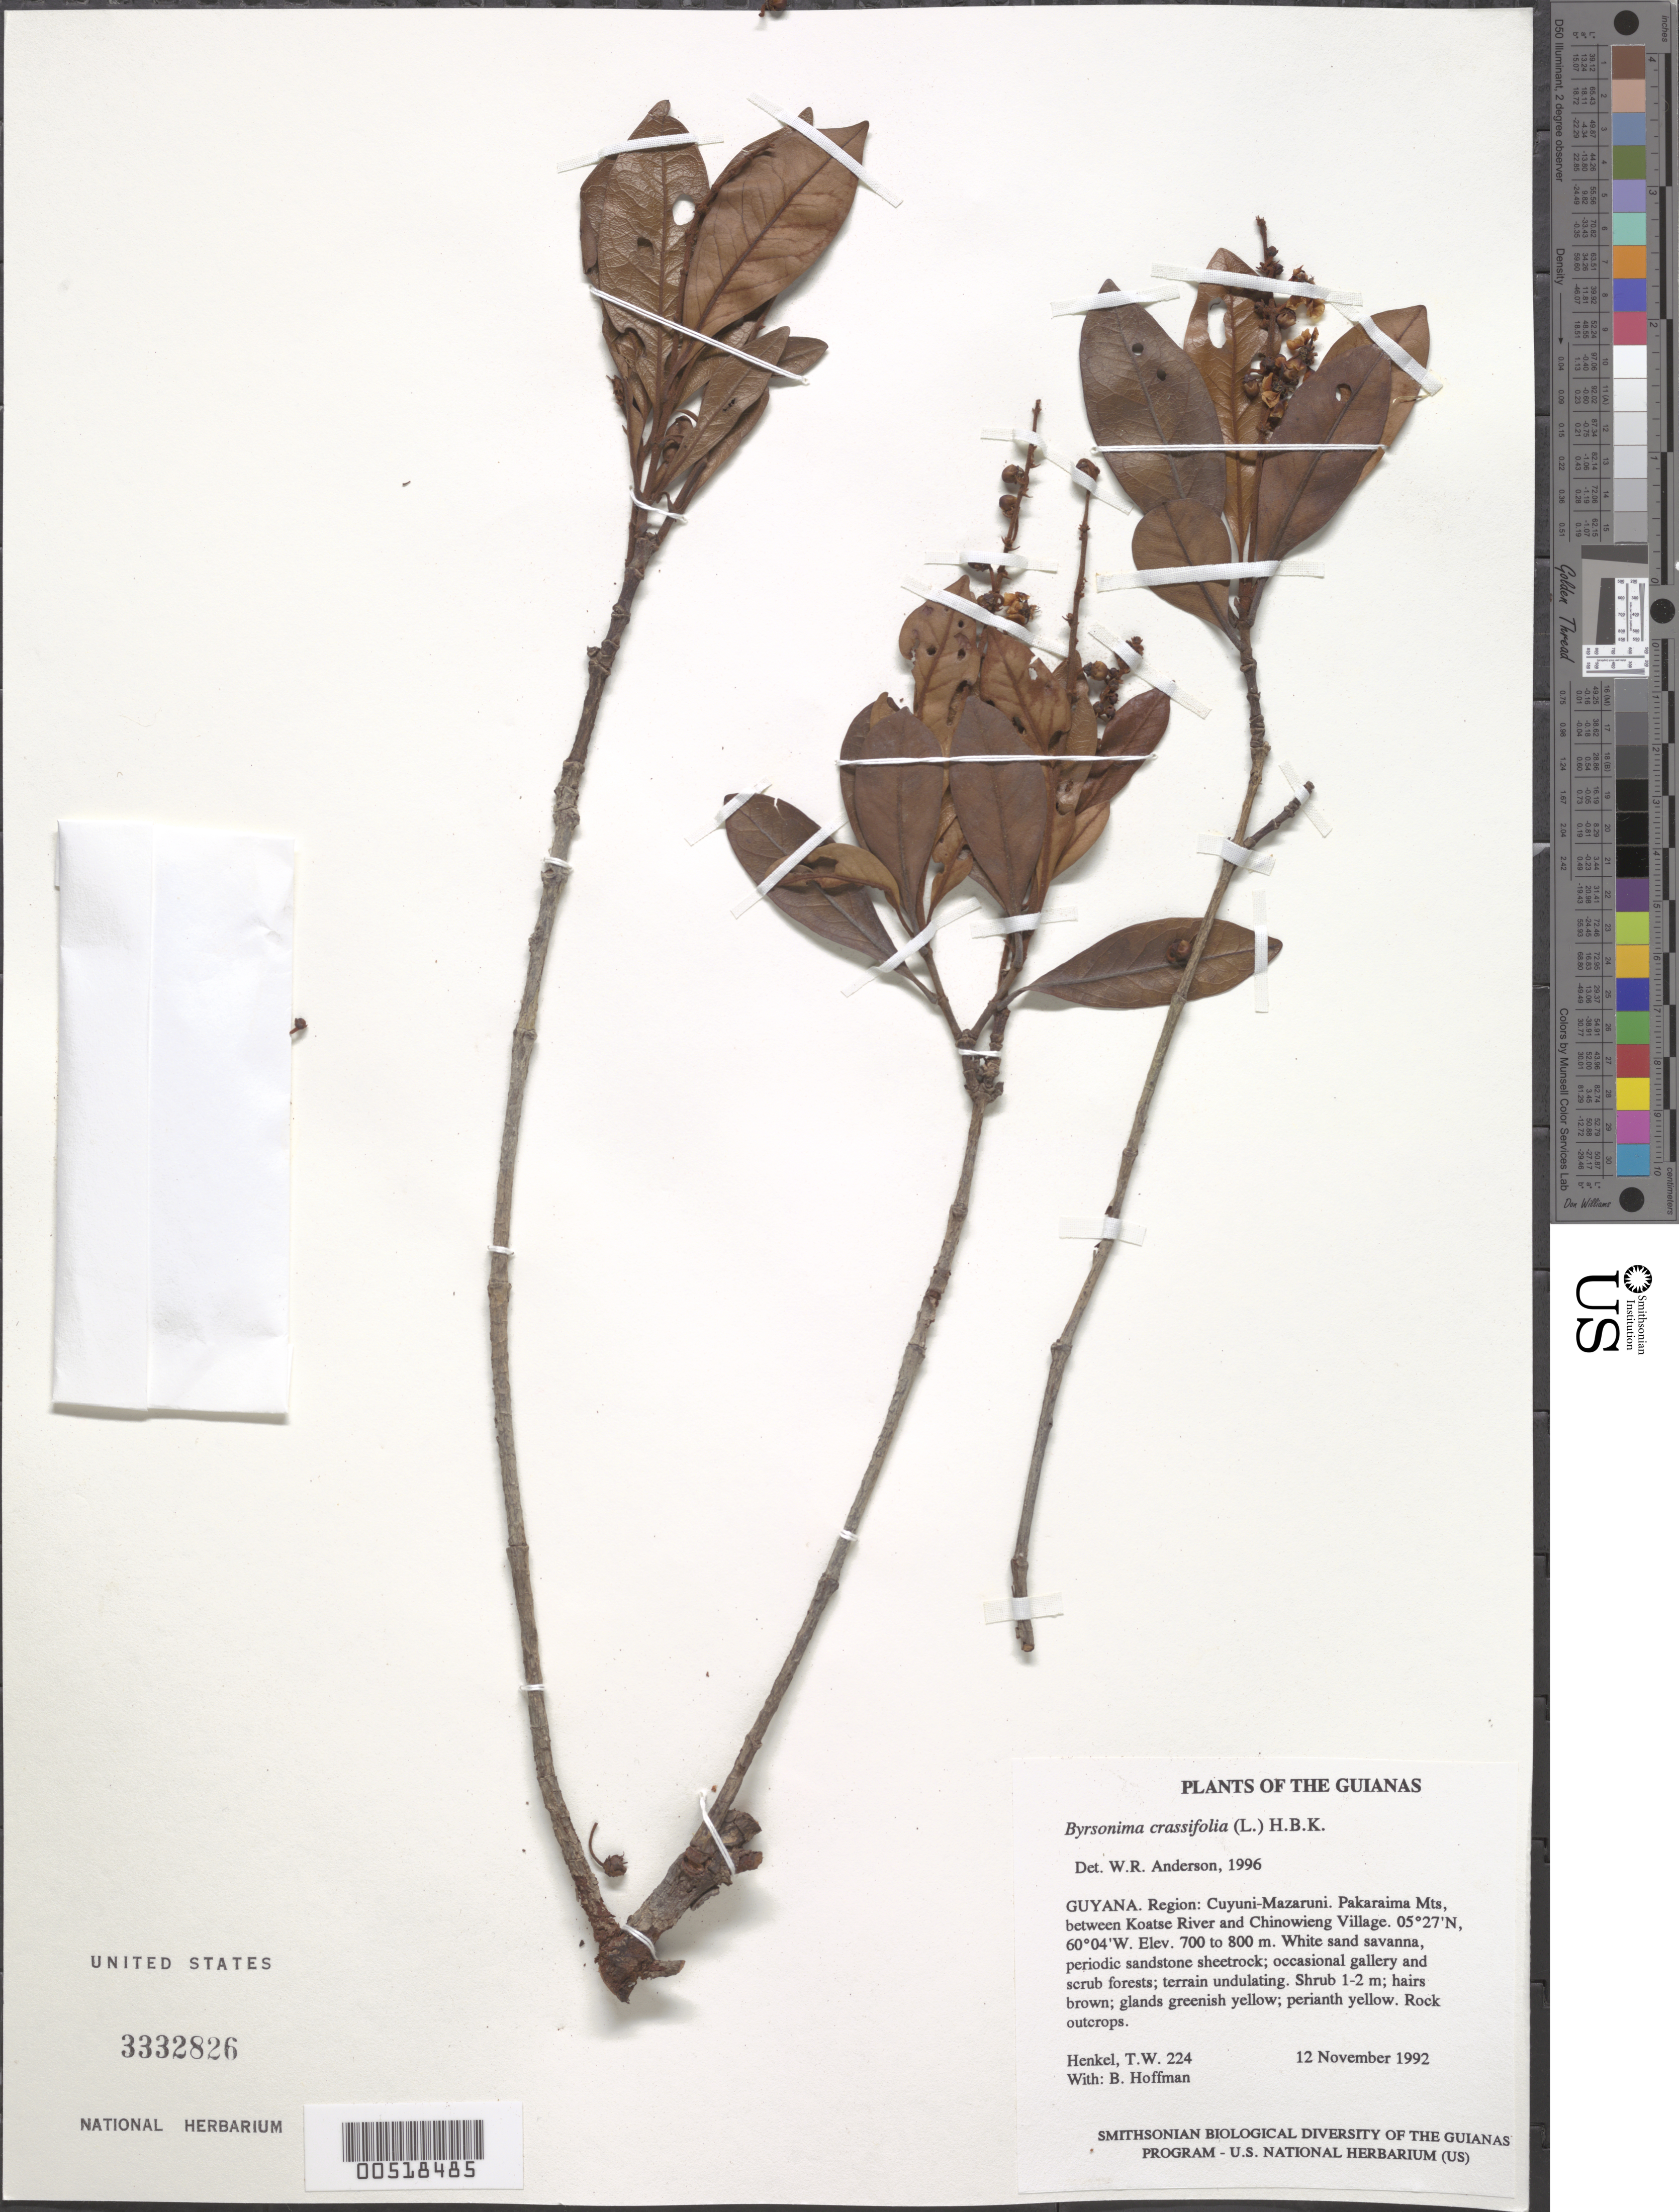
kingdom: Plantae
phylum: Tracheophyta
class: Magnoliopsida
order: Malpighiales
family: Malpighiaceae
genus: Byrsonima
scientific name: Byrsonima crassifolia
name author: (L.) Kunth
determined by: Anderson, W. R., (MICH), University of Michigan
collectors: T. Henkel & B. Hoffman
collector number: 224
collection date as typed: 12 November 1992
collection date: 1992-11-12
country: Guyana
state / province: Cuyuni-Mazaruni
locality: Pakaraima Mts, between Koatse River and Chinowieng Village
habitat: White sand savanna, periodic sandstone sheetrock; occasional gallery and scrub forests; terrain undulating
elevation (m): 700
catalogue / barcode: US 3332826